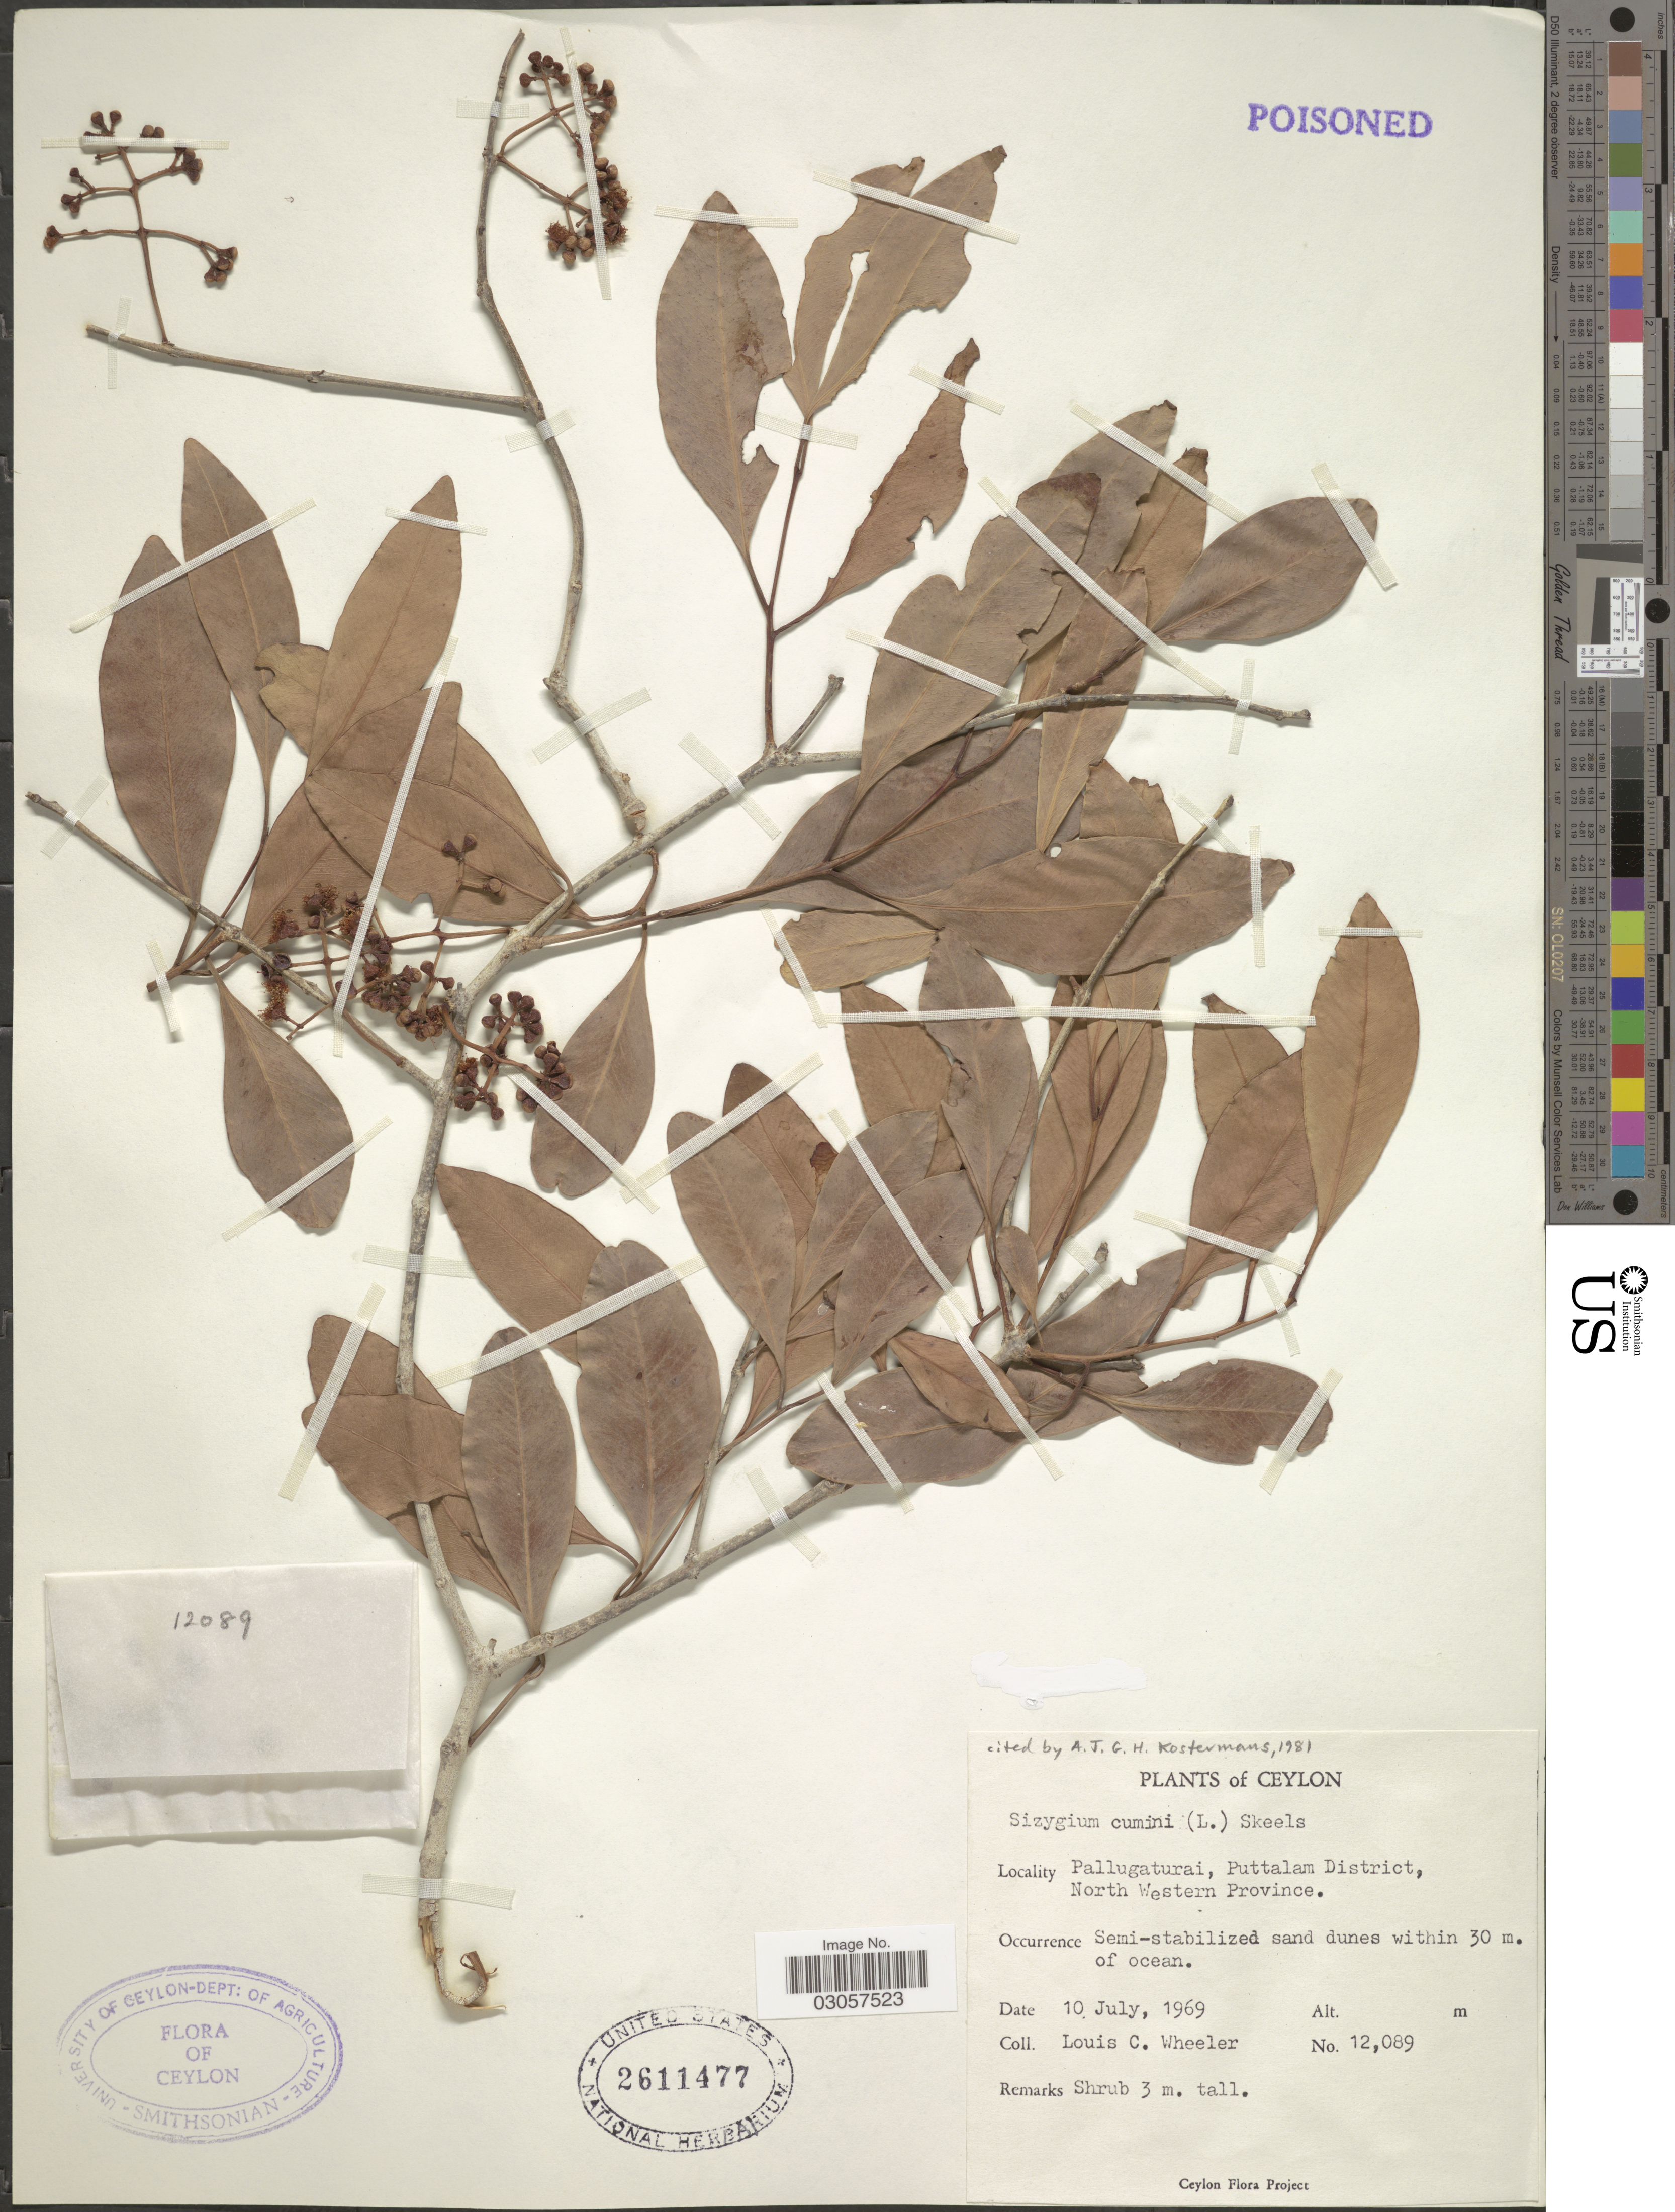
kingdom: Plantae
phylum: Tracheophyta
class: Magnoliopsida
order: Myrtales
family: Myrtaceae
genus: Syzygium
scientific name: Syzygium cumini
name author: (L.) Skeels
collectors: L. C. Wheeler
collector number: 12089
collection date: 1969-07-10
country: Sri Lanka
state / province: North Western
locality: Ceylon, Pallugaturai, Puttalam District, North Western Province.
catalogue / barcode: US 2611477